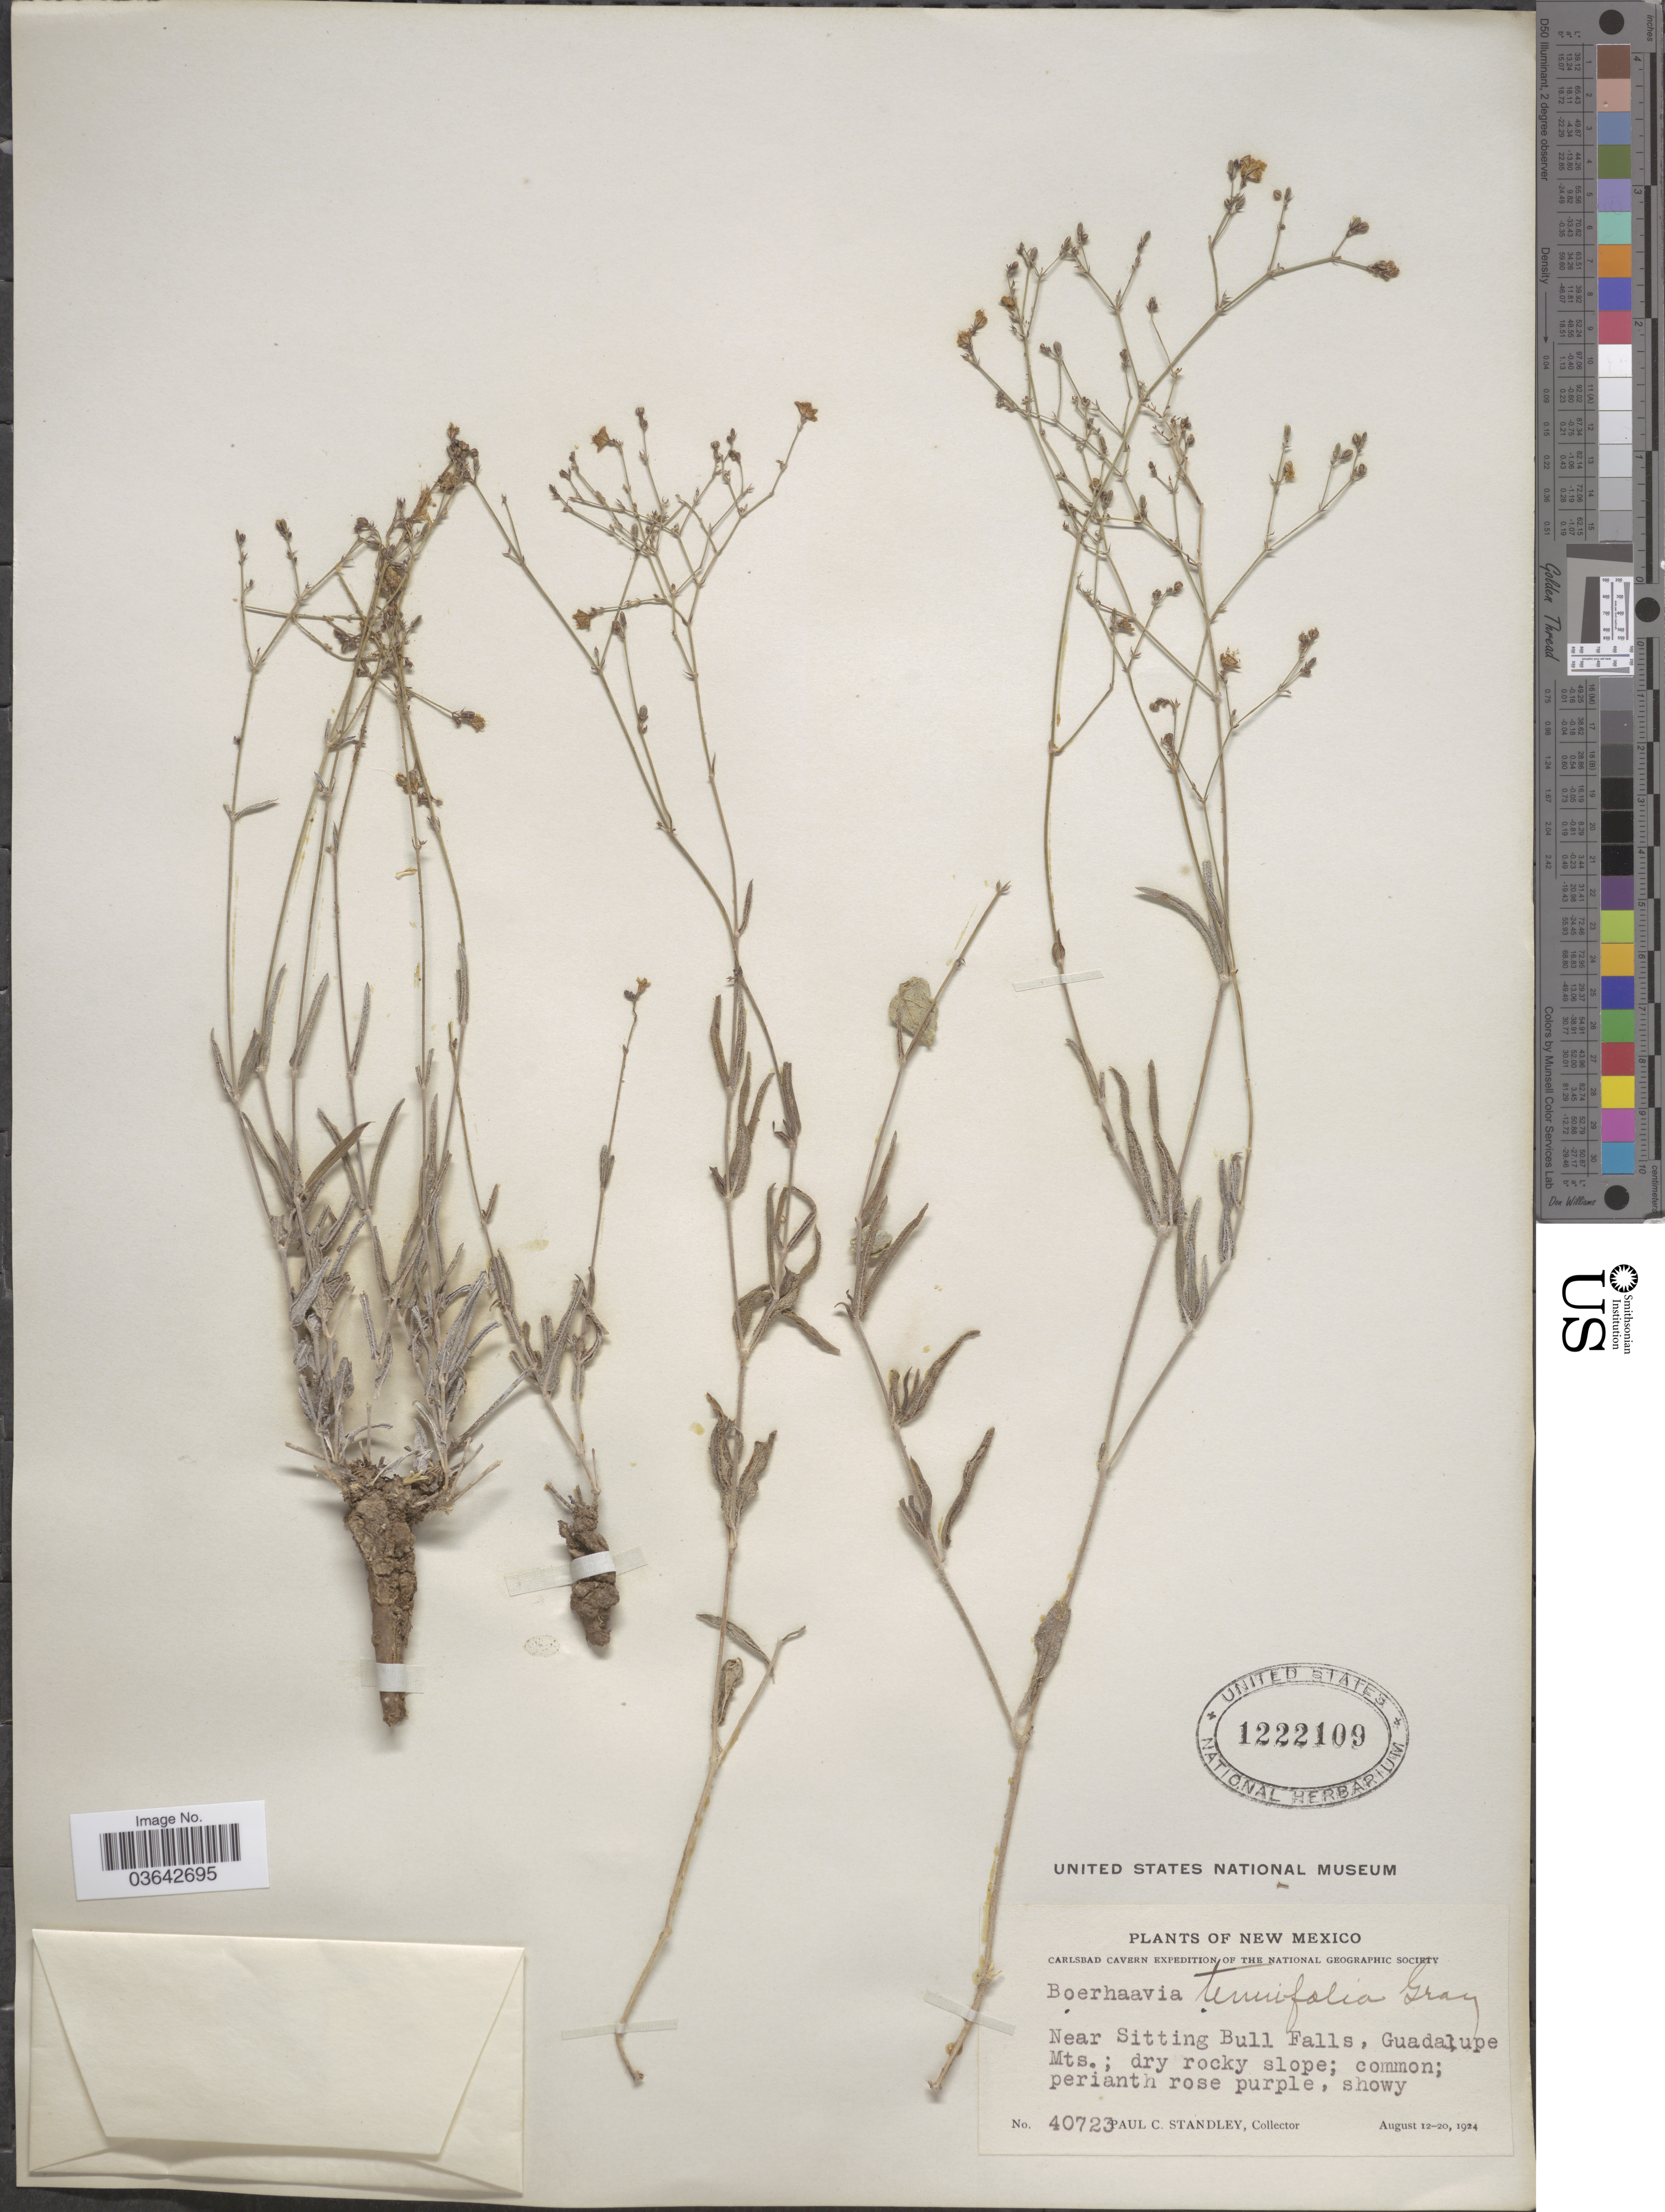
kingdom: Plantae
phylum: Tracheophyta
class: Magnoliopsida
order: Caryophyllales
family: Nyctaginaceae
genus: Boerhavia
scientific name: Boerhavia linearifolia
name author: A. Gray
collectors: P. C. Standley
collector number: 40723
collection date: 1924-08-12/1924-08-20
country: United States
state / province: New Mexico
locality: Near Sitting Bull Falls, Guadalupe Mts.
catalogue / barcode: US 1222109